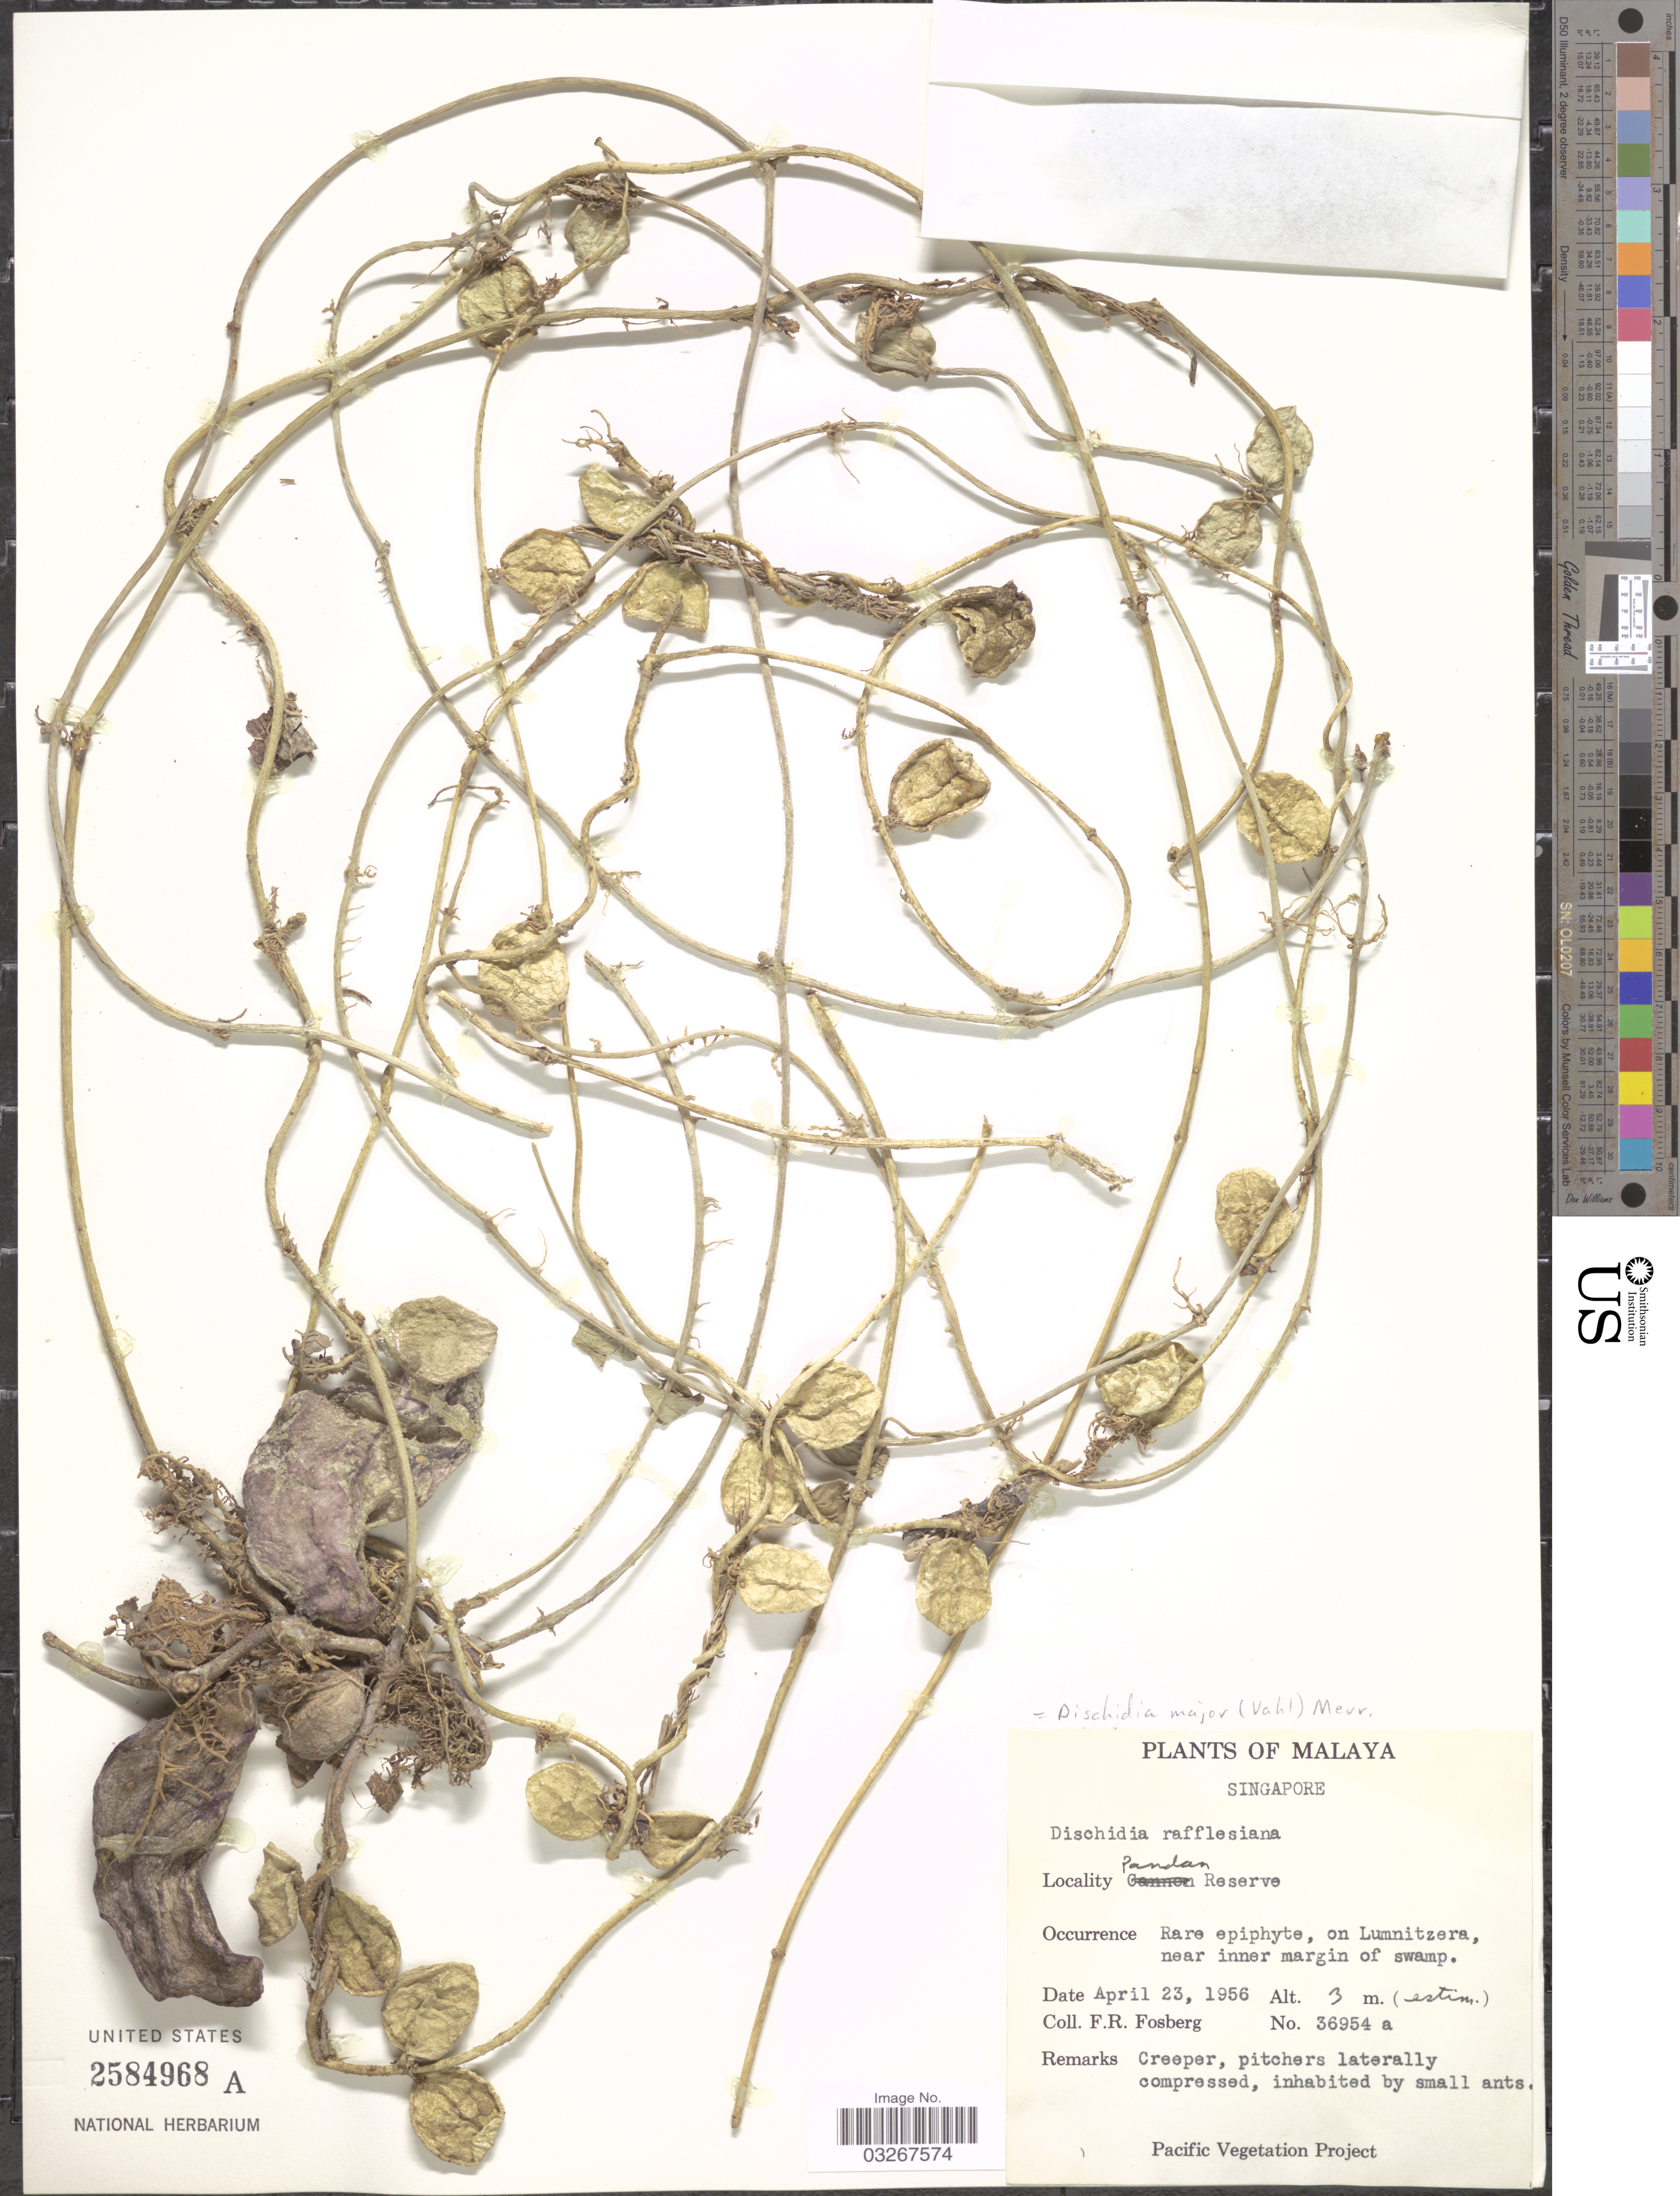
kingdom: Plantae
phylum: Tracheophyta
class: Magnoliopsida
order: Gentianales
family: Apocynaceae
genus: Dischidia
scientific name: Dischidia major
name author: (Vahl) Merr.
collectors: F. R. Fosberg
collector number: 36954a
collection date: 1956-04-23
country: Singapore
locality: Malaya, Pandan Reserve.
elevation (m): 3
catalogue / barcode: US 2584968A